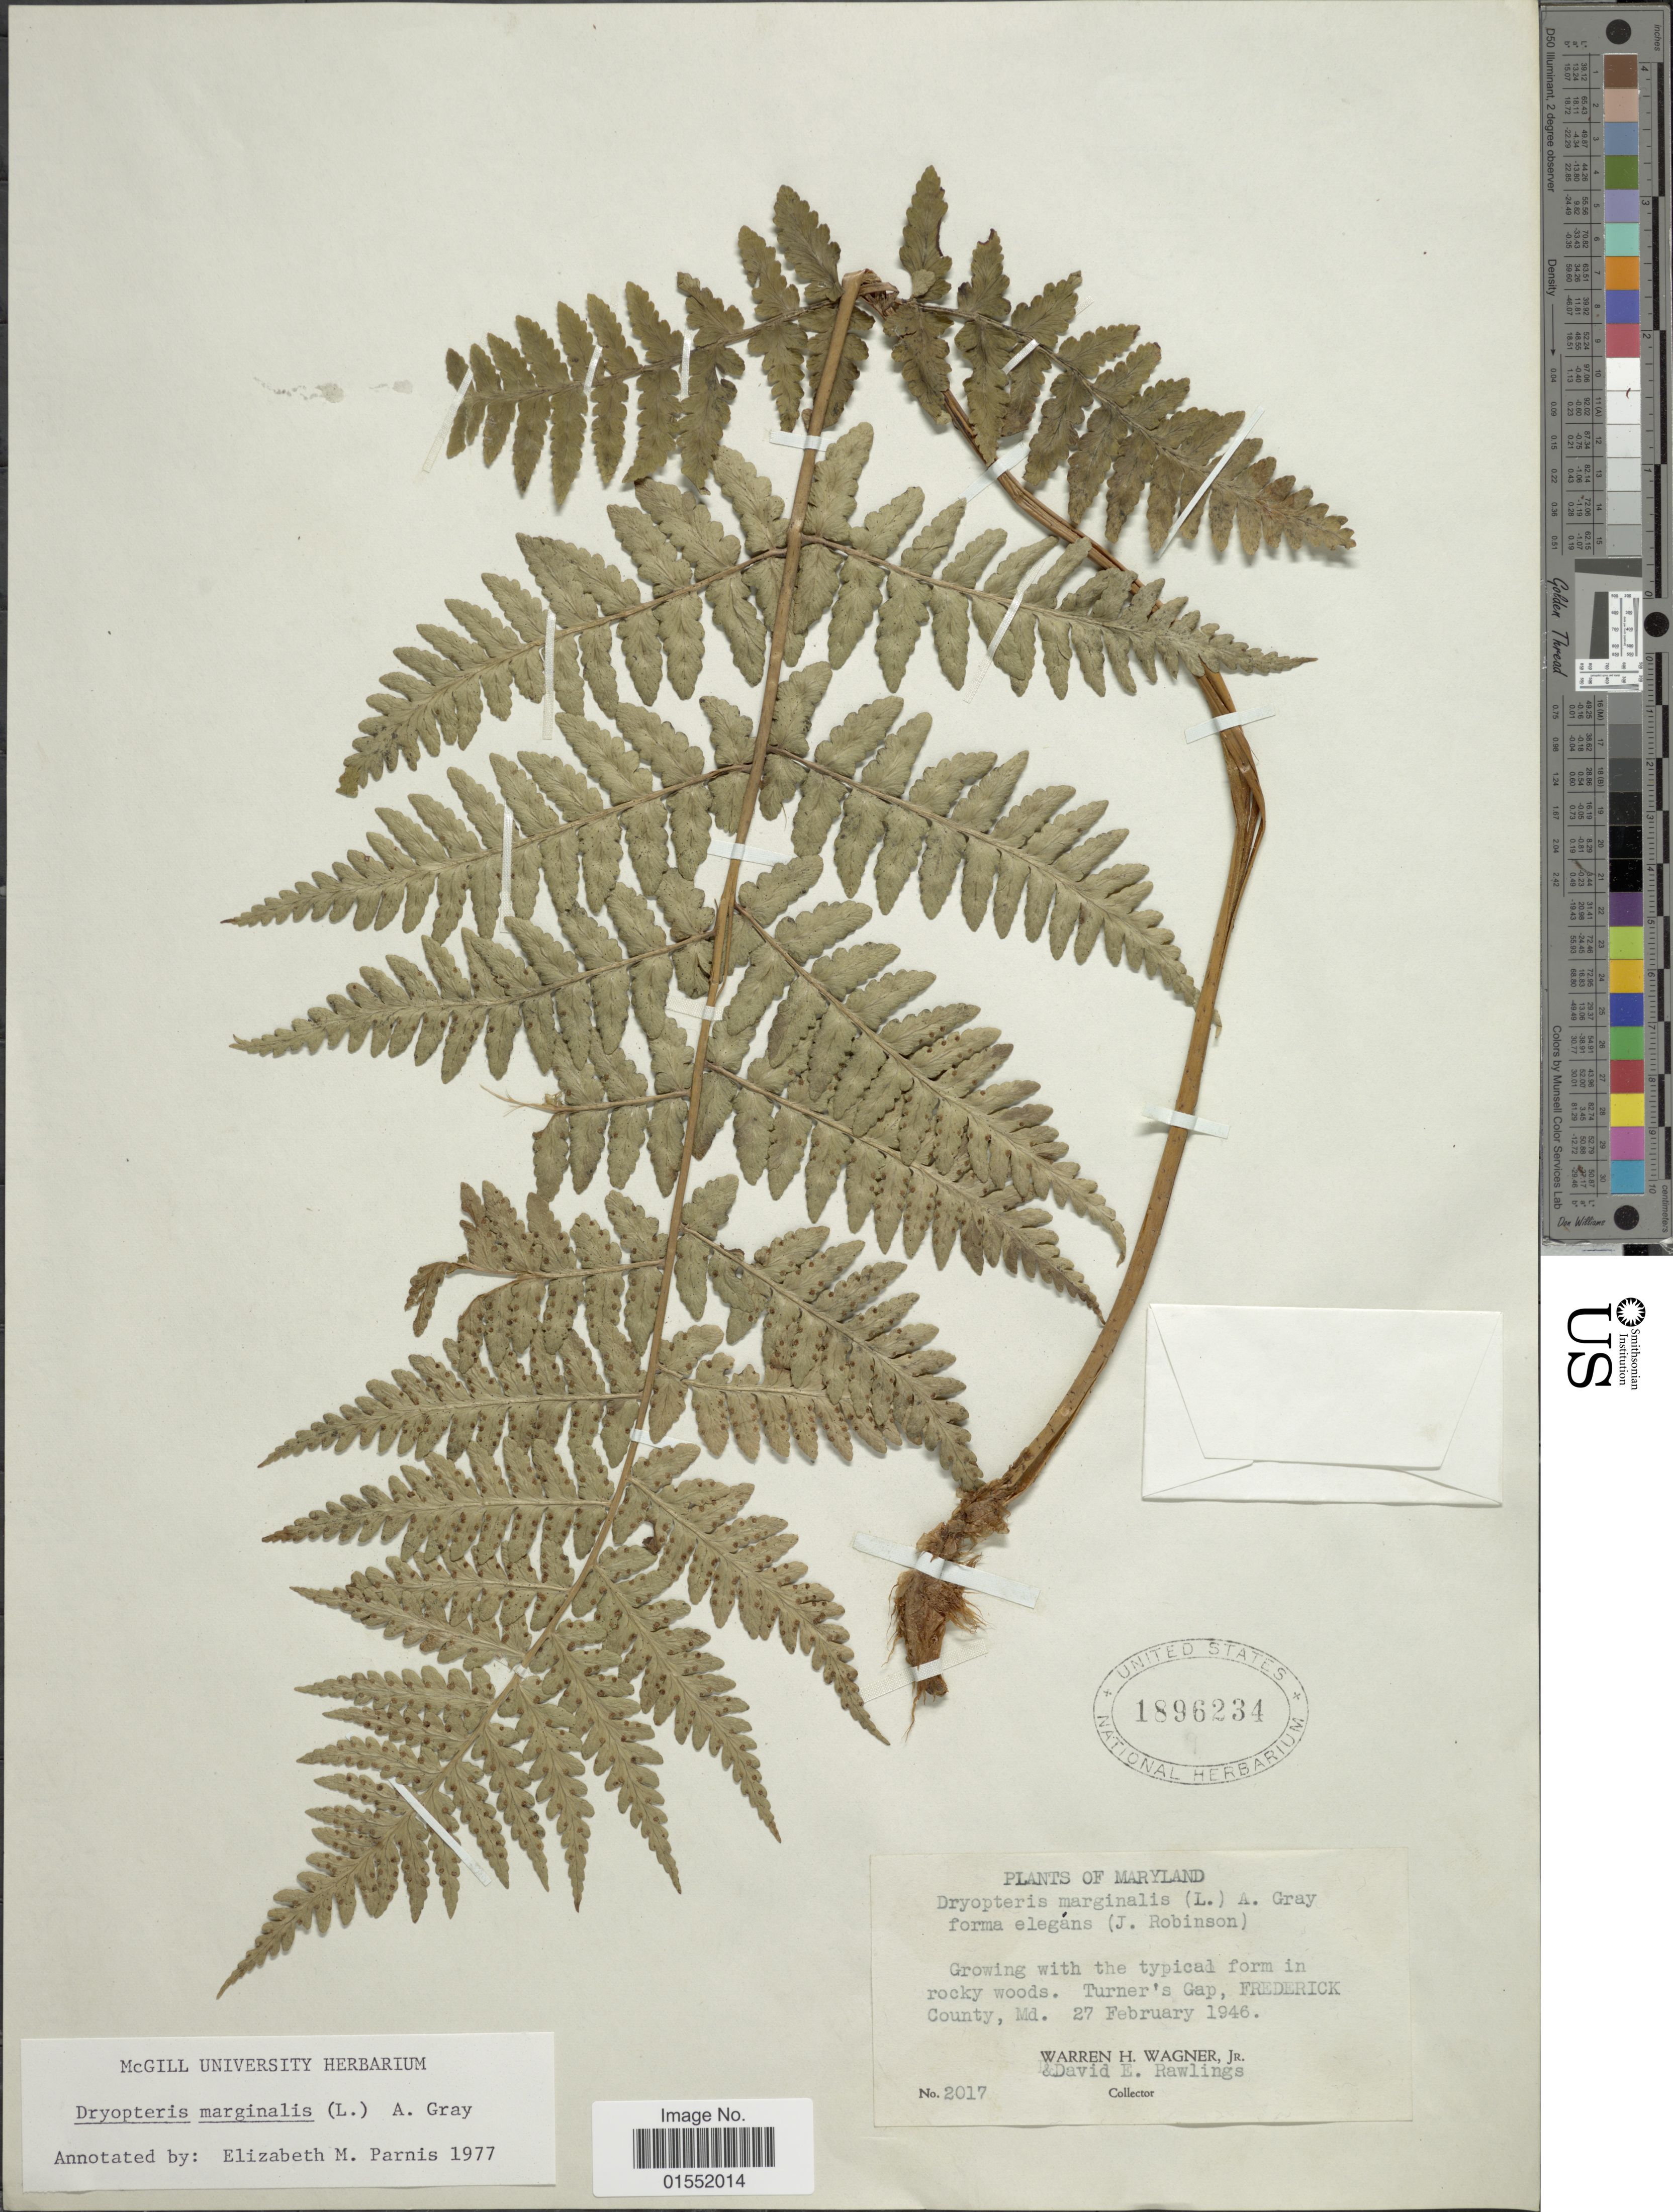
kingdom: Plantae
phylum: Tracheophyta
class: Polypodiopsida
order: Polypodiales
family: Dryopteridaceae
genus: Dryopteris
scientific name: Dryopteris marginalis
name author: (L.) A. Gray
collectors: W. H. Wagner & D. Rawlings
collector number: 2017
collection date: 1946-02-27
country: United States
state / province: Maryland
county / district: Frederick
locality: Turner's Gap, Frederick County, Md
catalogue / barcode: US 1896234